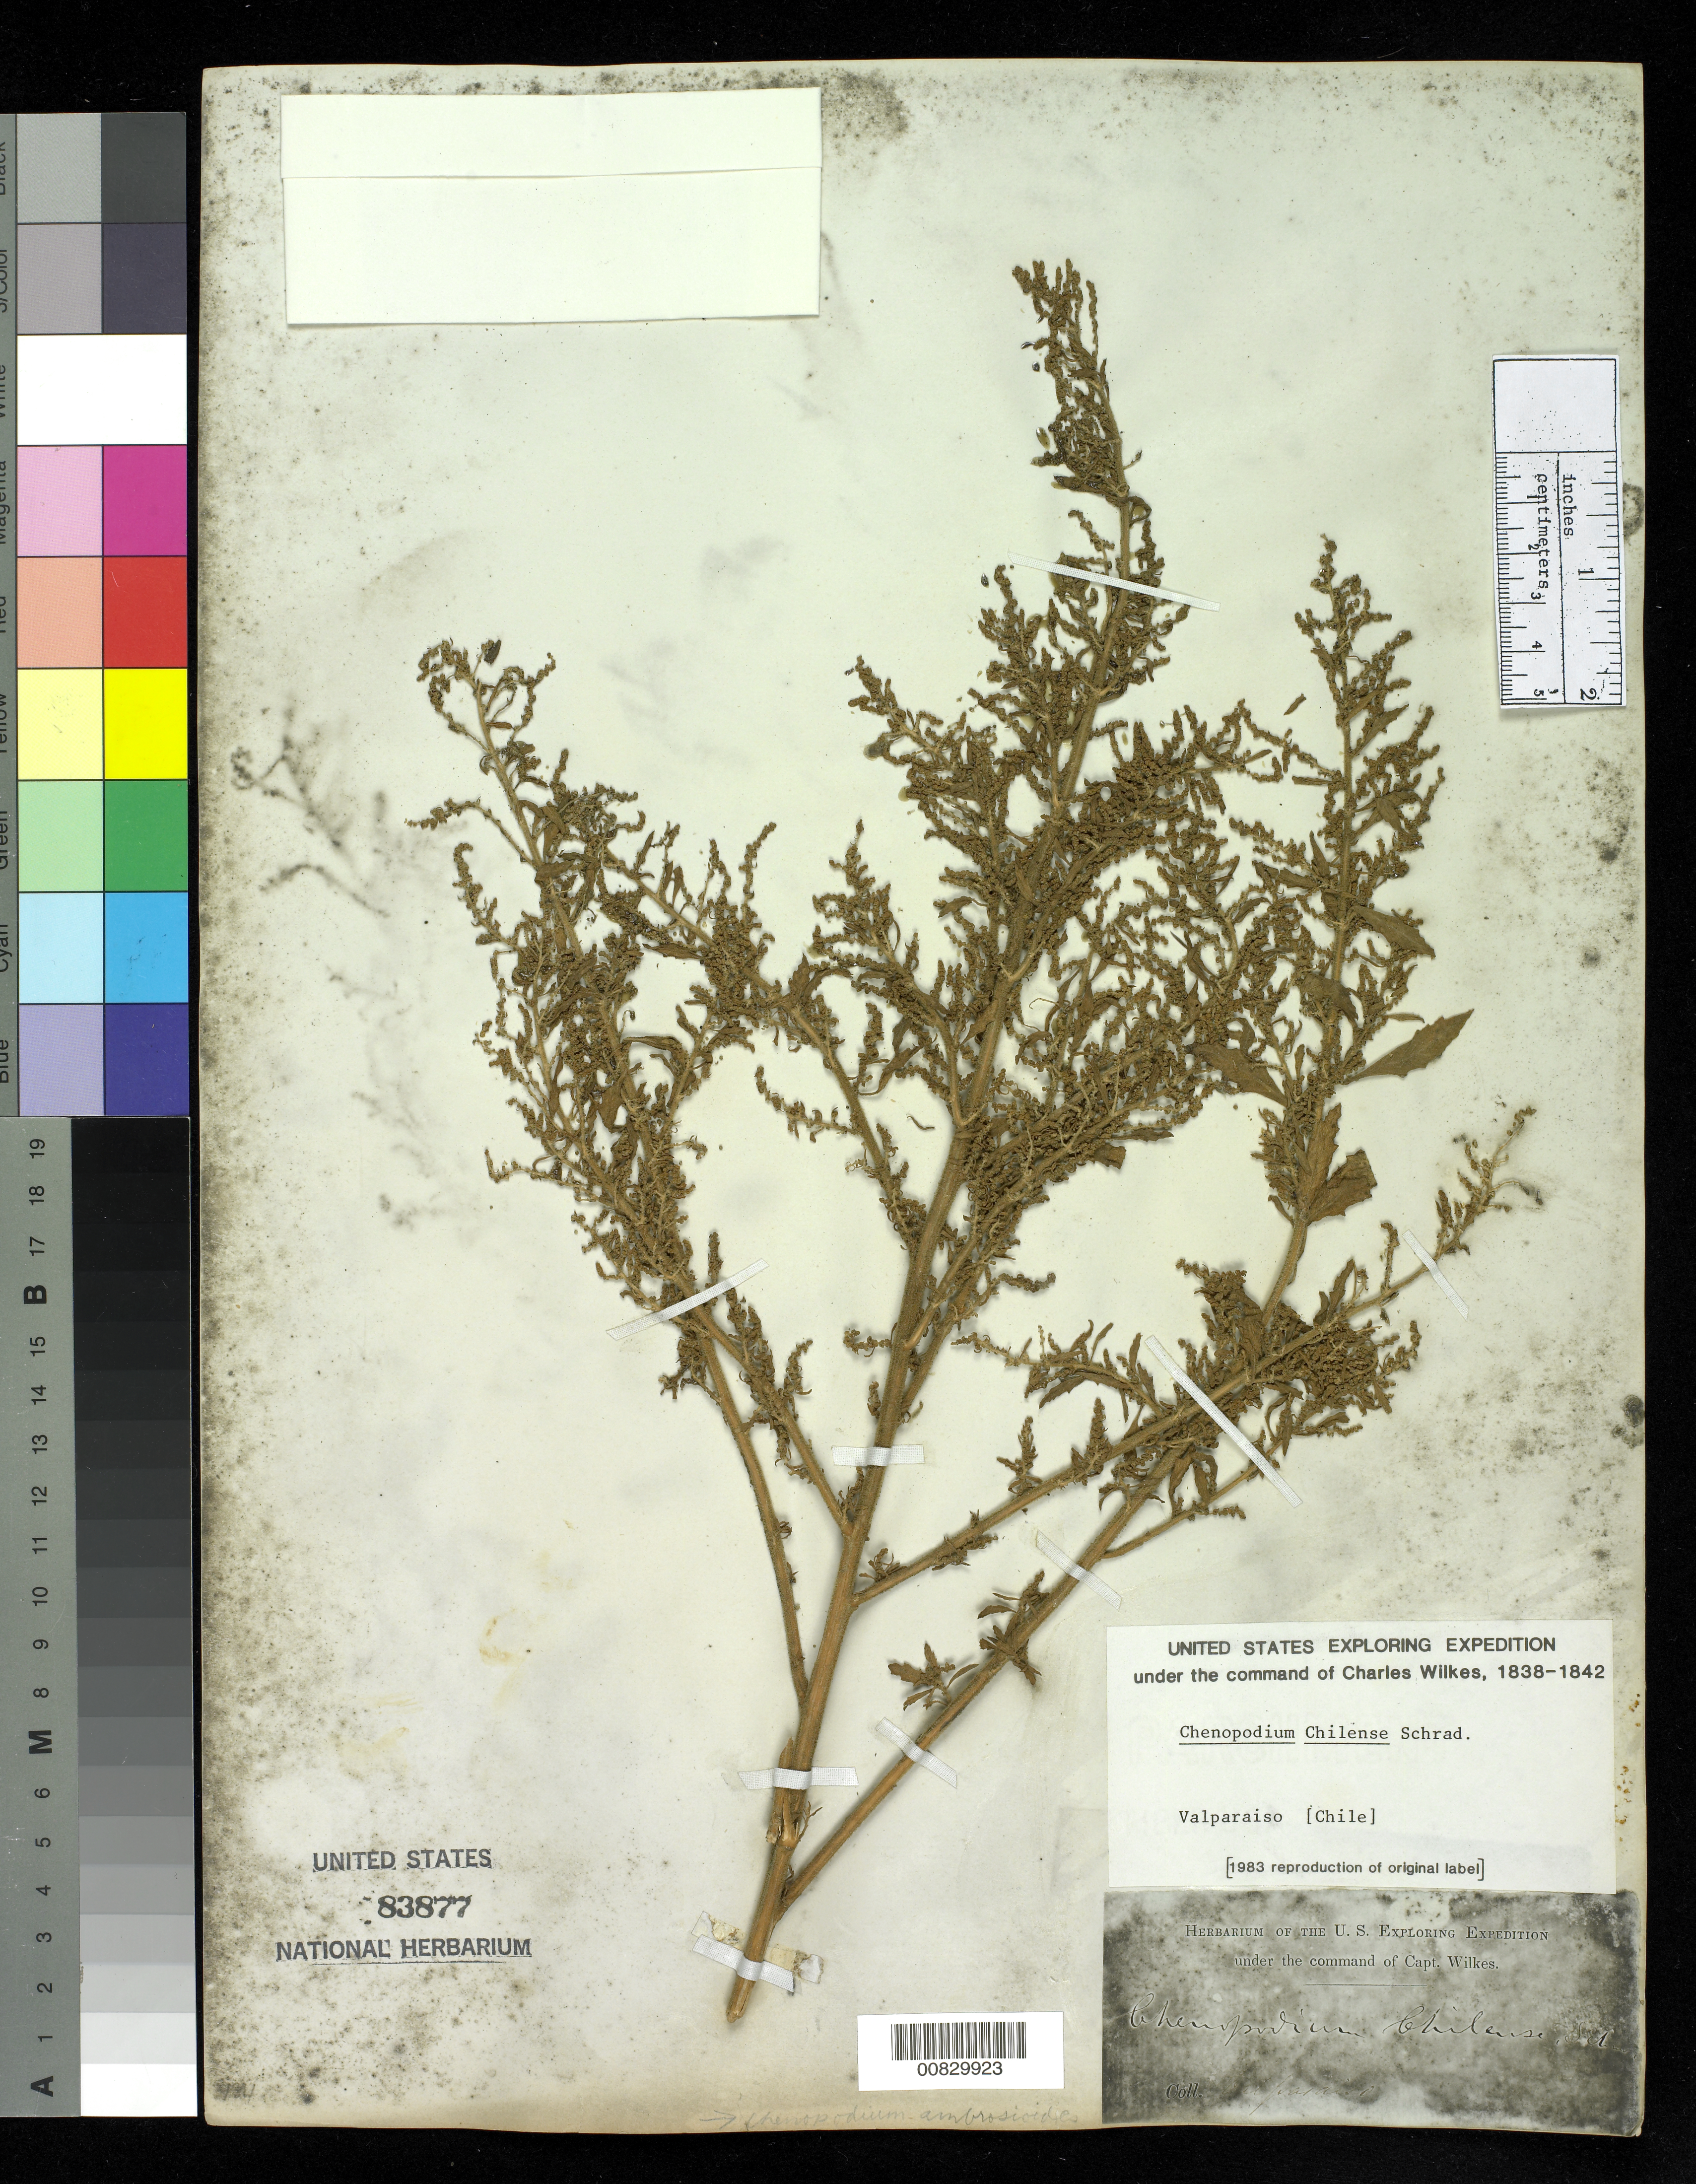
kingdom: Plantae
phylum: Tracheophyta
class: Magnoliopsida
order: Caryophyllales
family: Amaranthaceae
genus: Chenopodium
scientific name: Chenopodium ambrosioides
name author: L.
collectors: Wilkes Explor. Exped.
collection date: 1838/1842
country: Chile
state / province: Valparaíso (V)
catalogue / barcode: US 83877